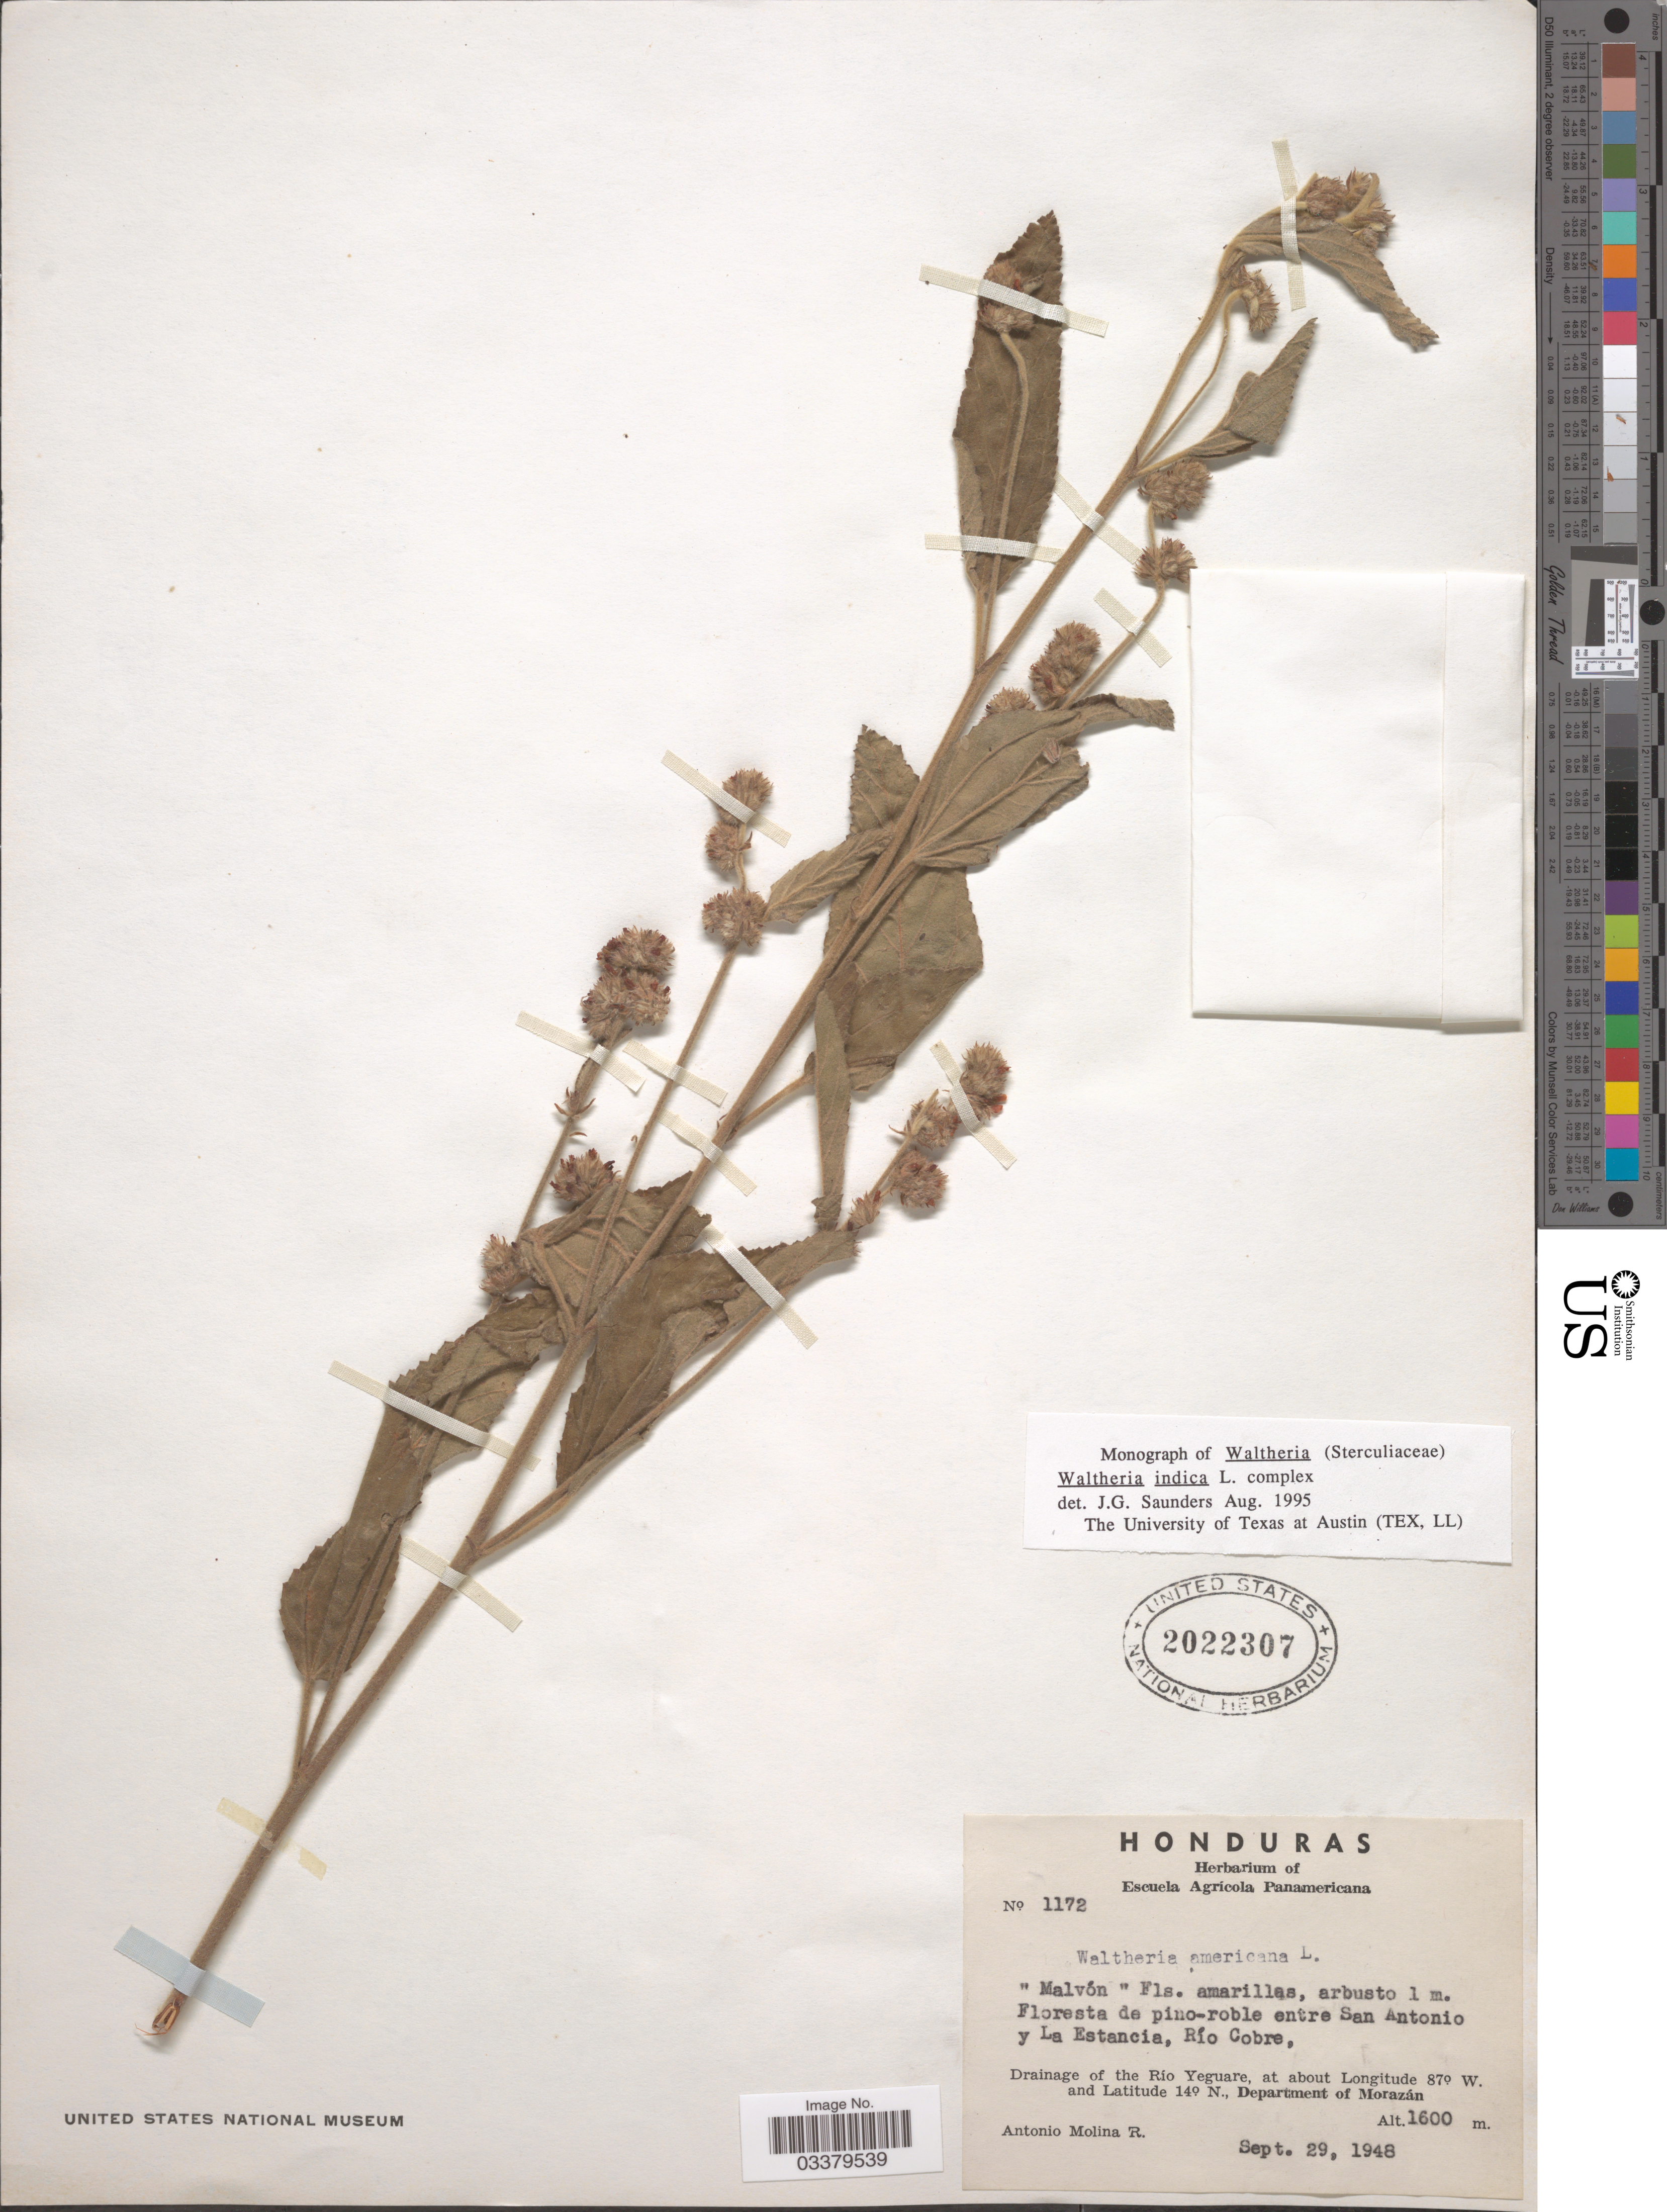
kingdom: Plantae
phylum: Tracheophyta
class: Magnoliopsida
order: Malvales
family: Malvaceae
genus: Waltheria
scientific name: Waltheria indica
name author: L.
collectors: A. Molina R.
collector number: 1172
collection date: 1948-09-29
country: Honduras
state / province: Fco. Morazán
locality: Entre San Antonio y La Estancia, Río Cobre. Drainage of the Río Yeguare. Department of Morazan.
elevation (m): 1600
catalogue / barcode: US 2022307